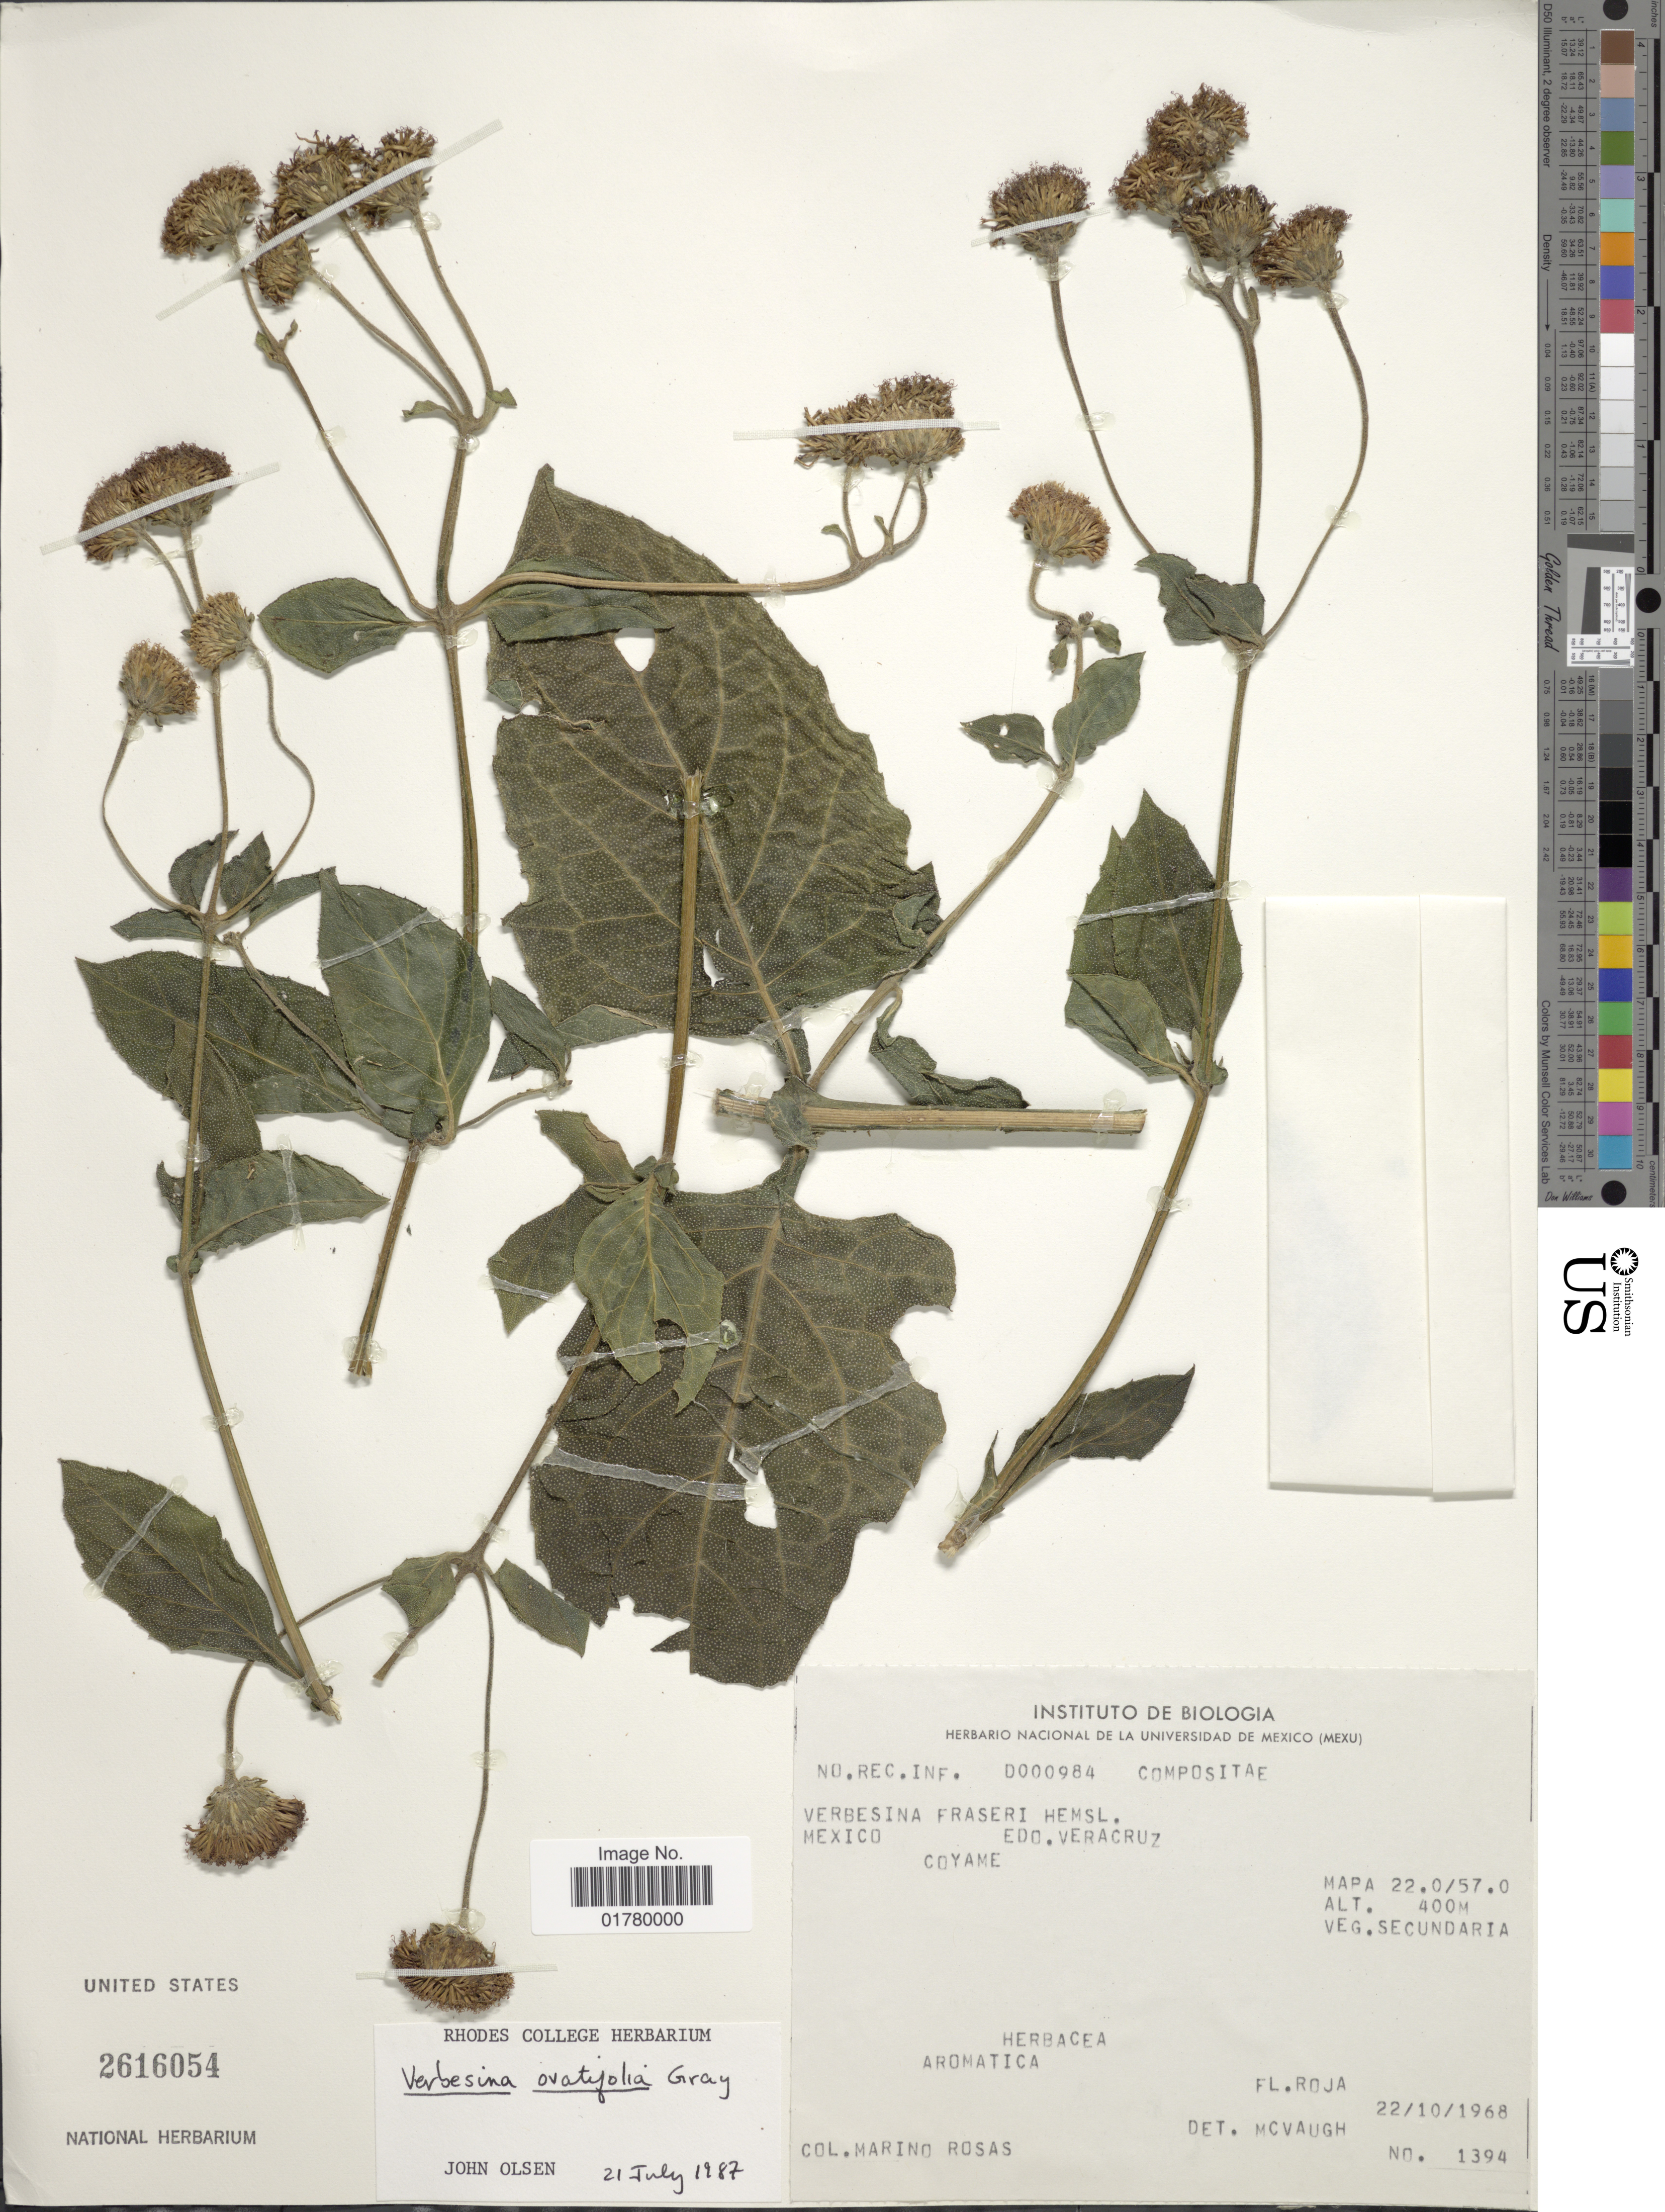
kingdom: Plantae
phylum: Tracheophyta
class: Magnoliopsida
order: Asterales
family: Asteraceae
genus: Verbesina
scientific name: Verbesina ovatifolia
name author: A. Gray ex Hemsl.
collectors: M. Rosas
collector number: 1394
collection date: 1968-10-22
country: Mexico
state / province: Veracruz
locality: Veracruz, Coyame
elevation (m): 400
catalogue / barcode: US 2616054